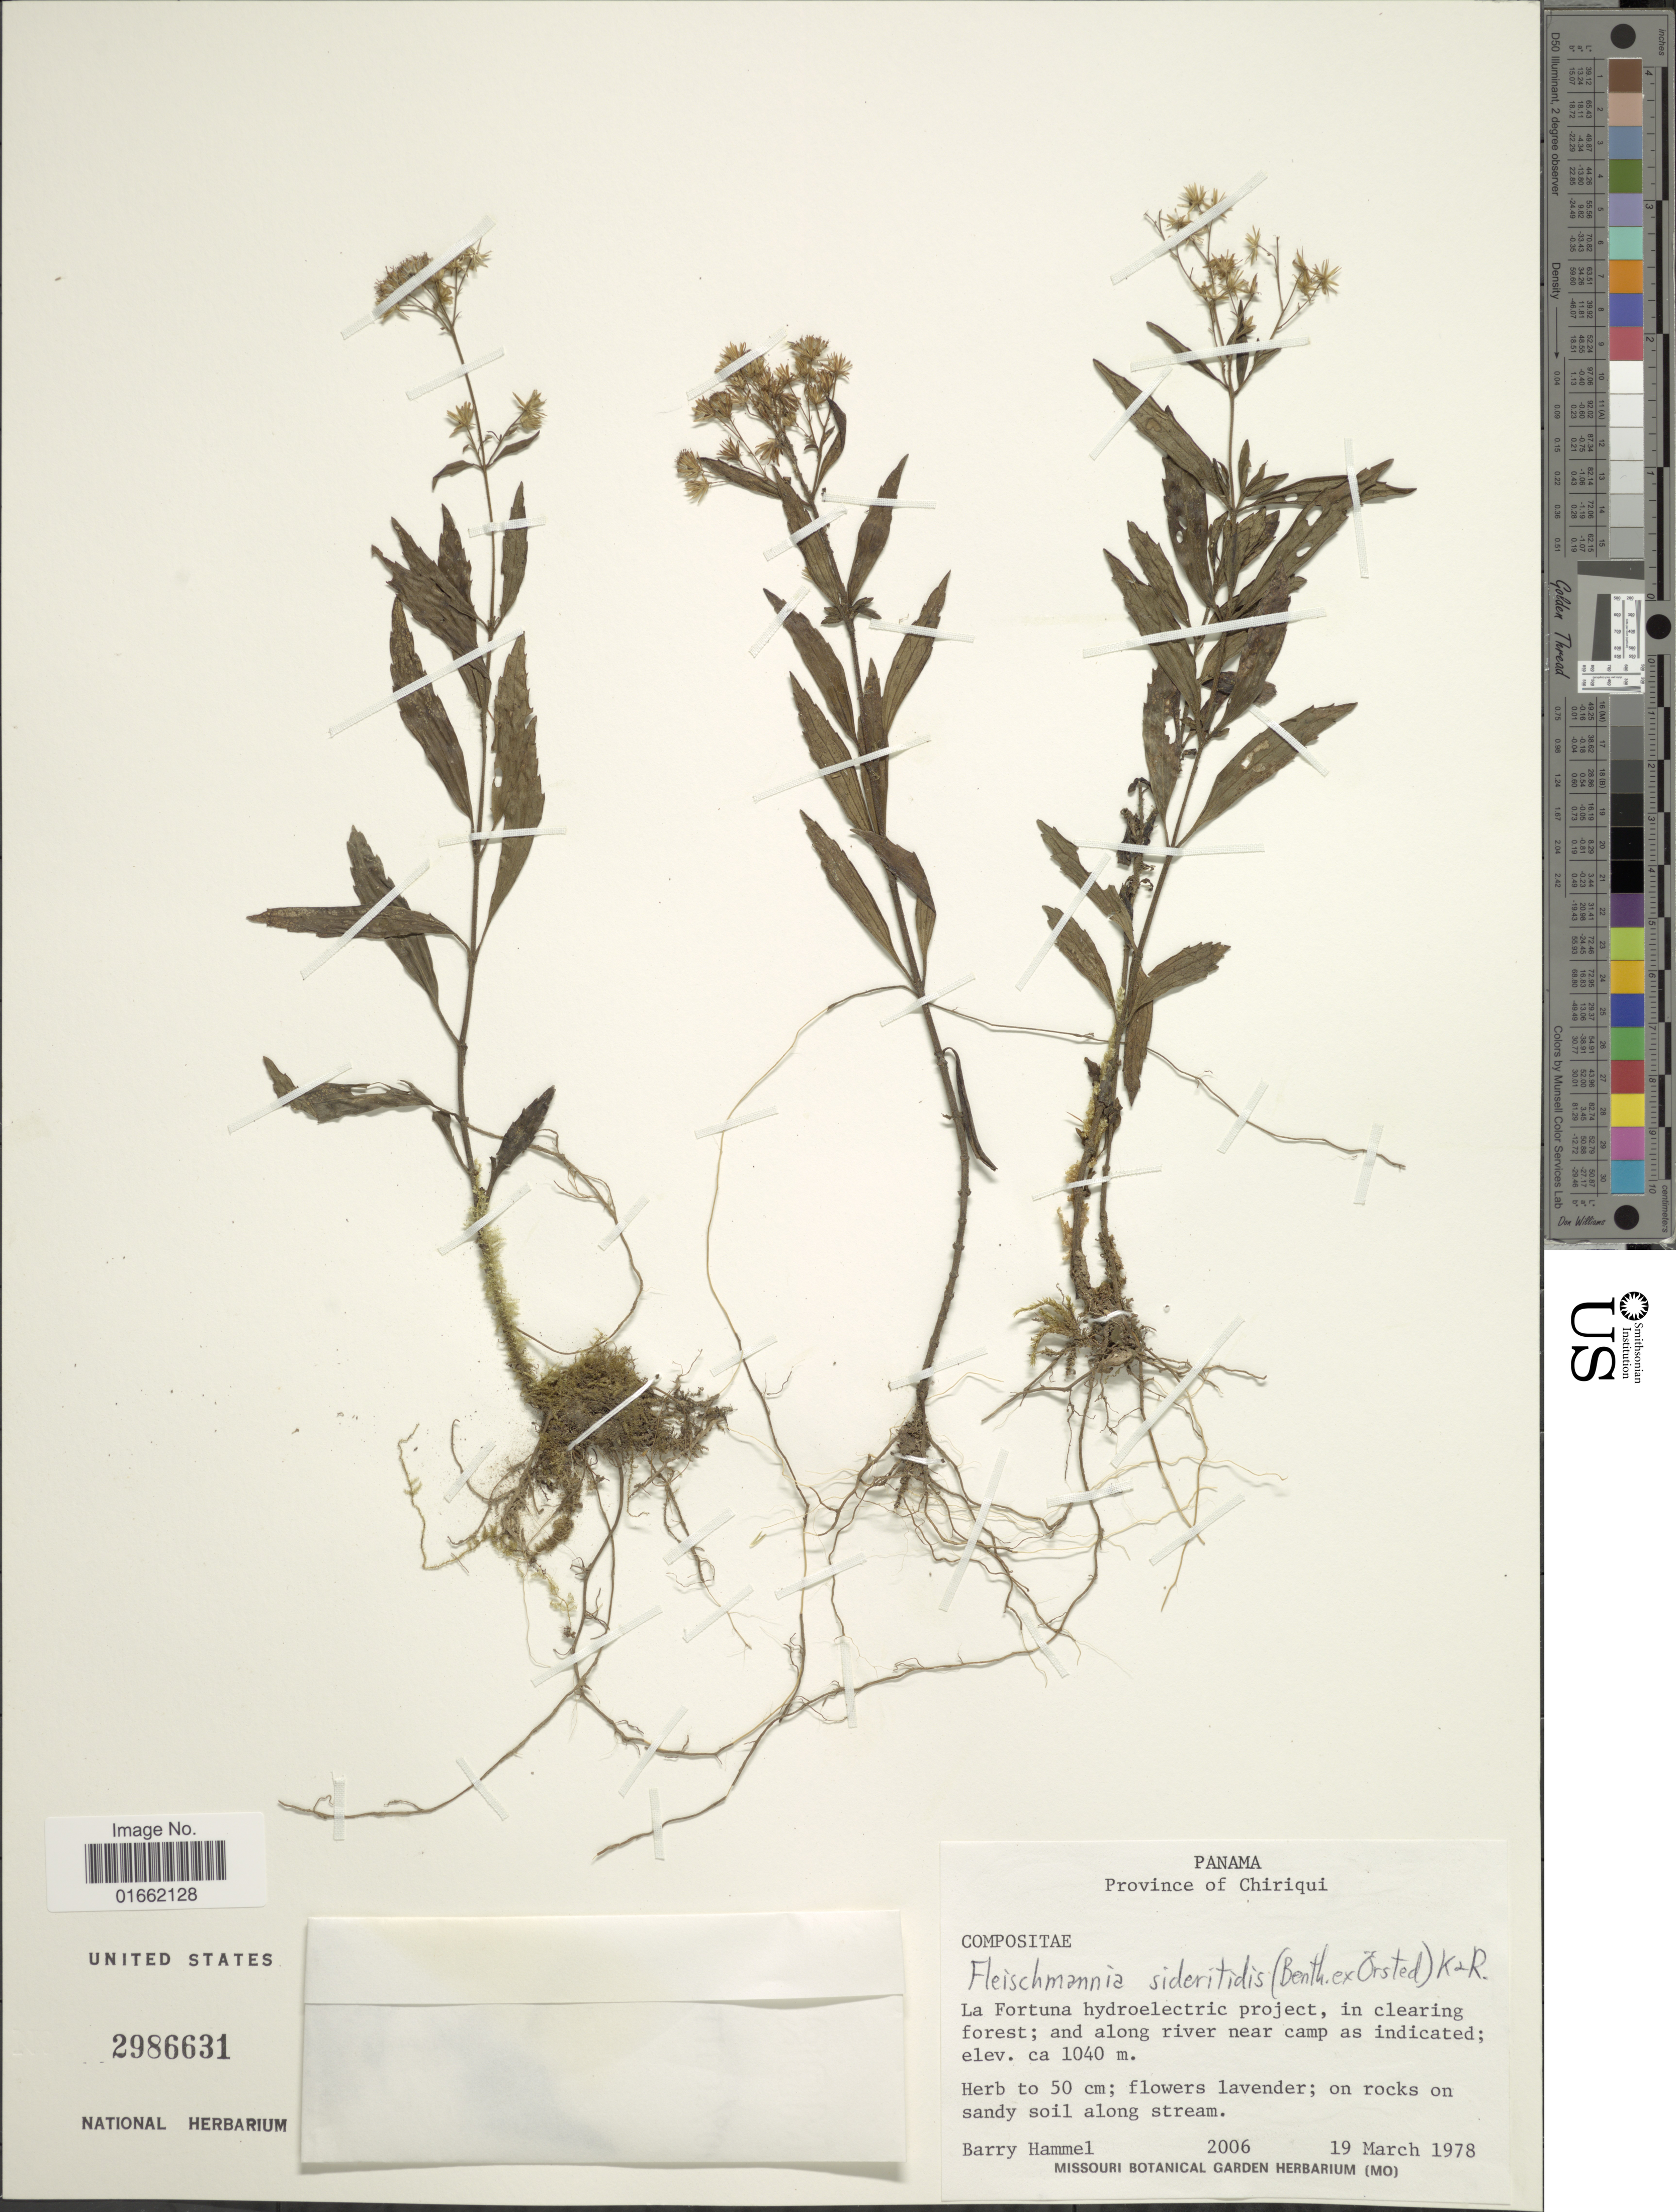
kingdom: Plantae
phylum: Tracheophyta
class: Magnoliopsida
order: Asterales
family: Asteraceae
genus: Fleischmannia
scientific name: Fleischmannia sideritides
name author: (Benth. in Oerst.) R.M. King & H. Rob.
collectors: B. Hammel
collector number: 2006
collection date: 1978-03-19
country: Panama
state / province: Chiriqui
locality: Province of Chiriqui. La Fortuna hydroelectric project, in clearing forest; and along river near camp as indicated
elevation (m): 1040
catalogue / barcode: US 2986631